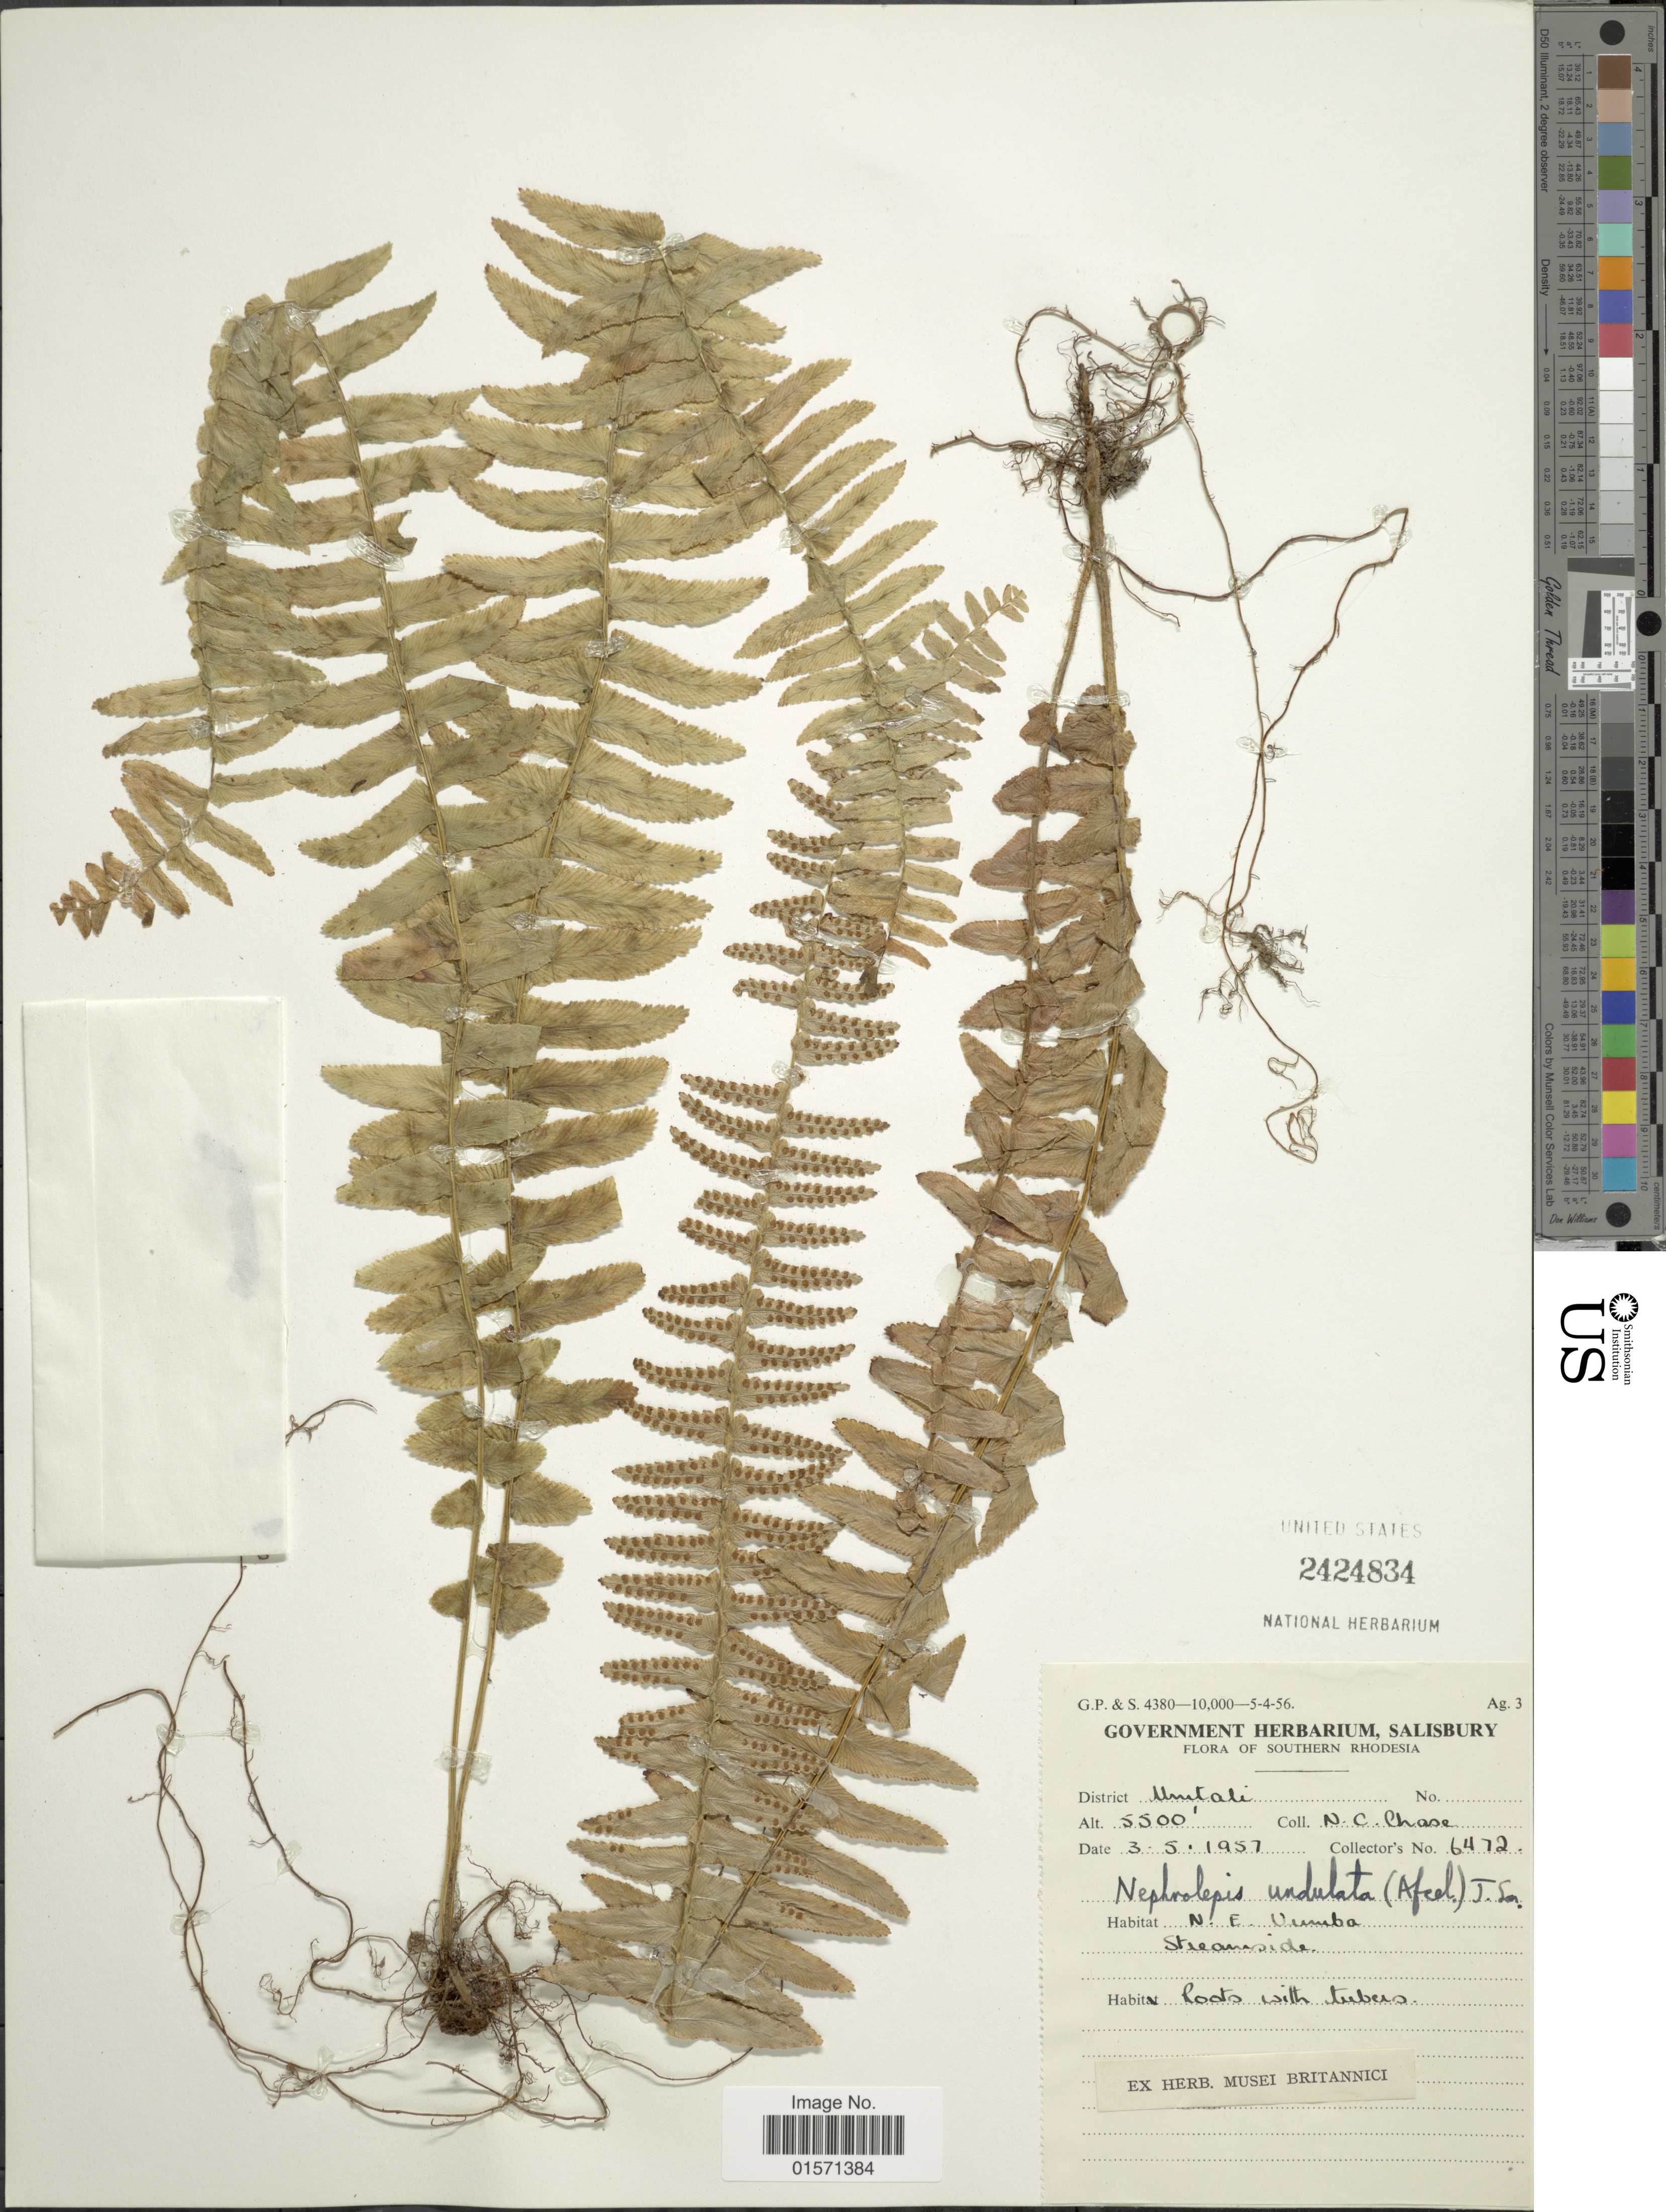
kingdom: Plantae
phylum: Tracheophyta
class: Polypodiopsida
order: Polypodiales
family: Nephrolepidaceae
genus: Nephrolepis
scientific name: Nephrolepis undulata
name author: J. Sm.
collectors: N. C. Chase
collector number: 6472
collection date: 1957-05-03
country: Zimbabwe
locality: Southern Rhodesia. District Umtali. N. E. VImba Streamside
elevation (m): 1676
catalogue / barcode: US 2424834